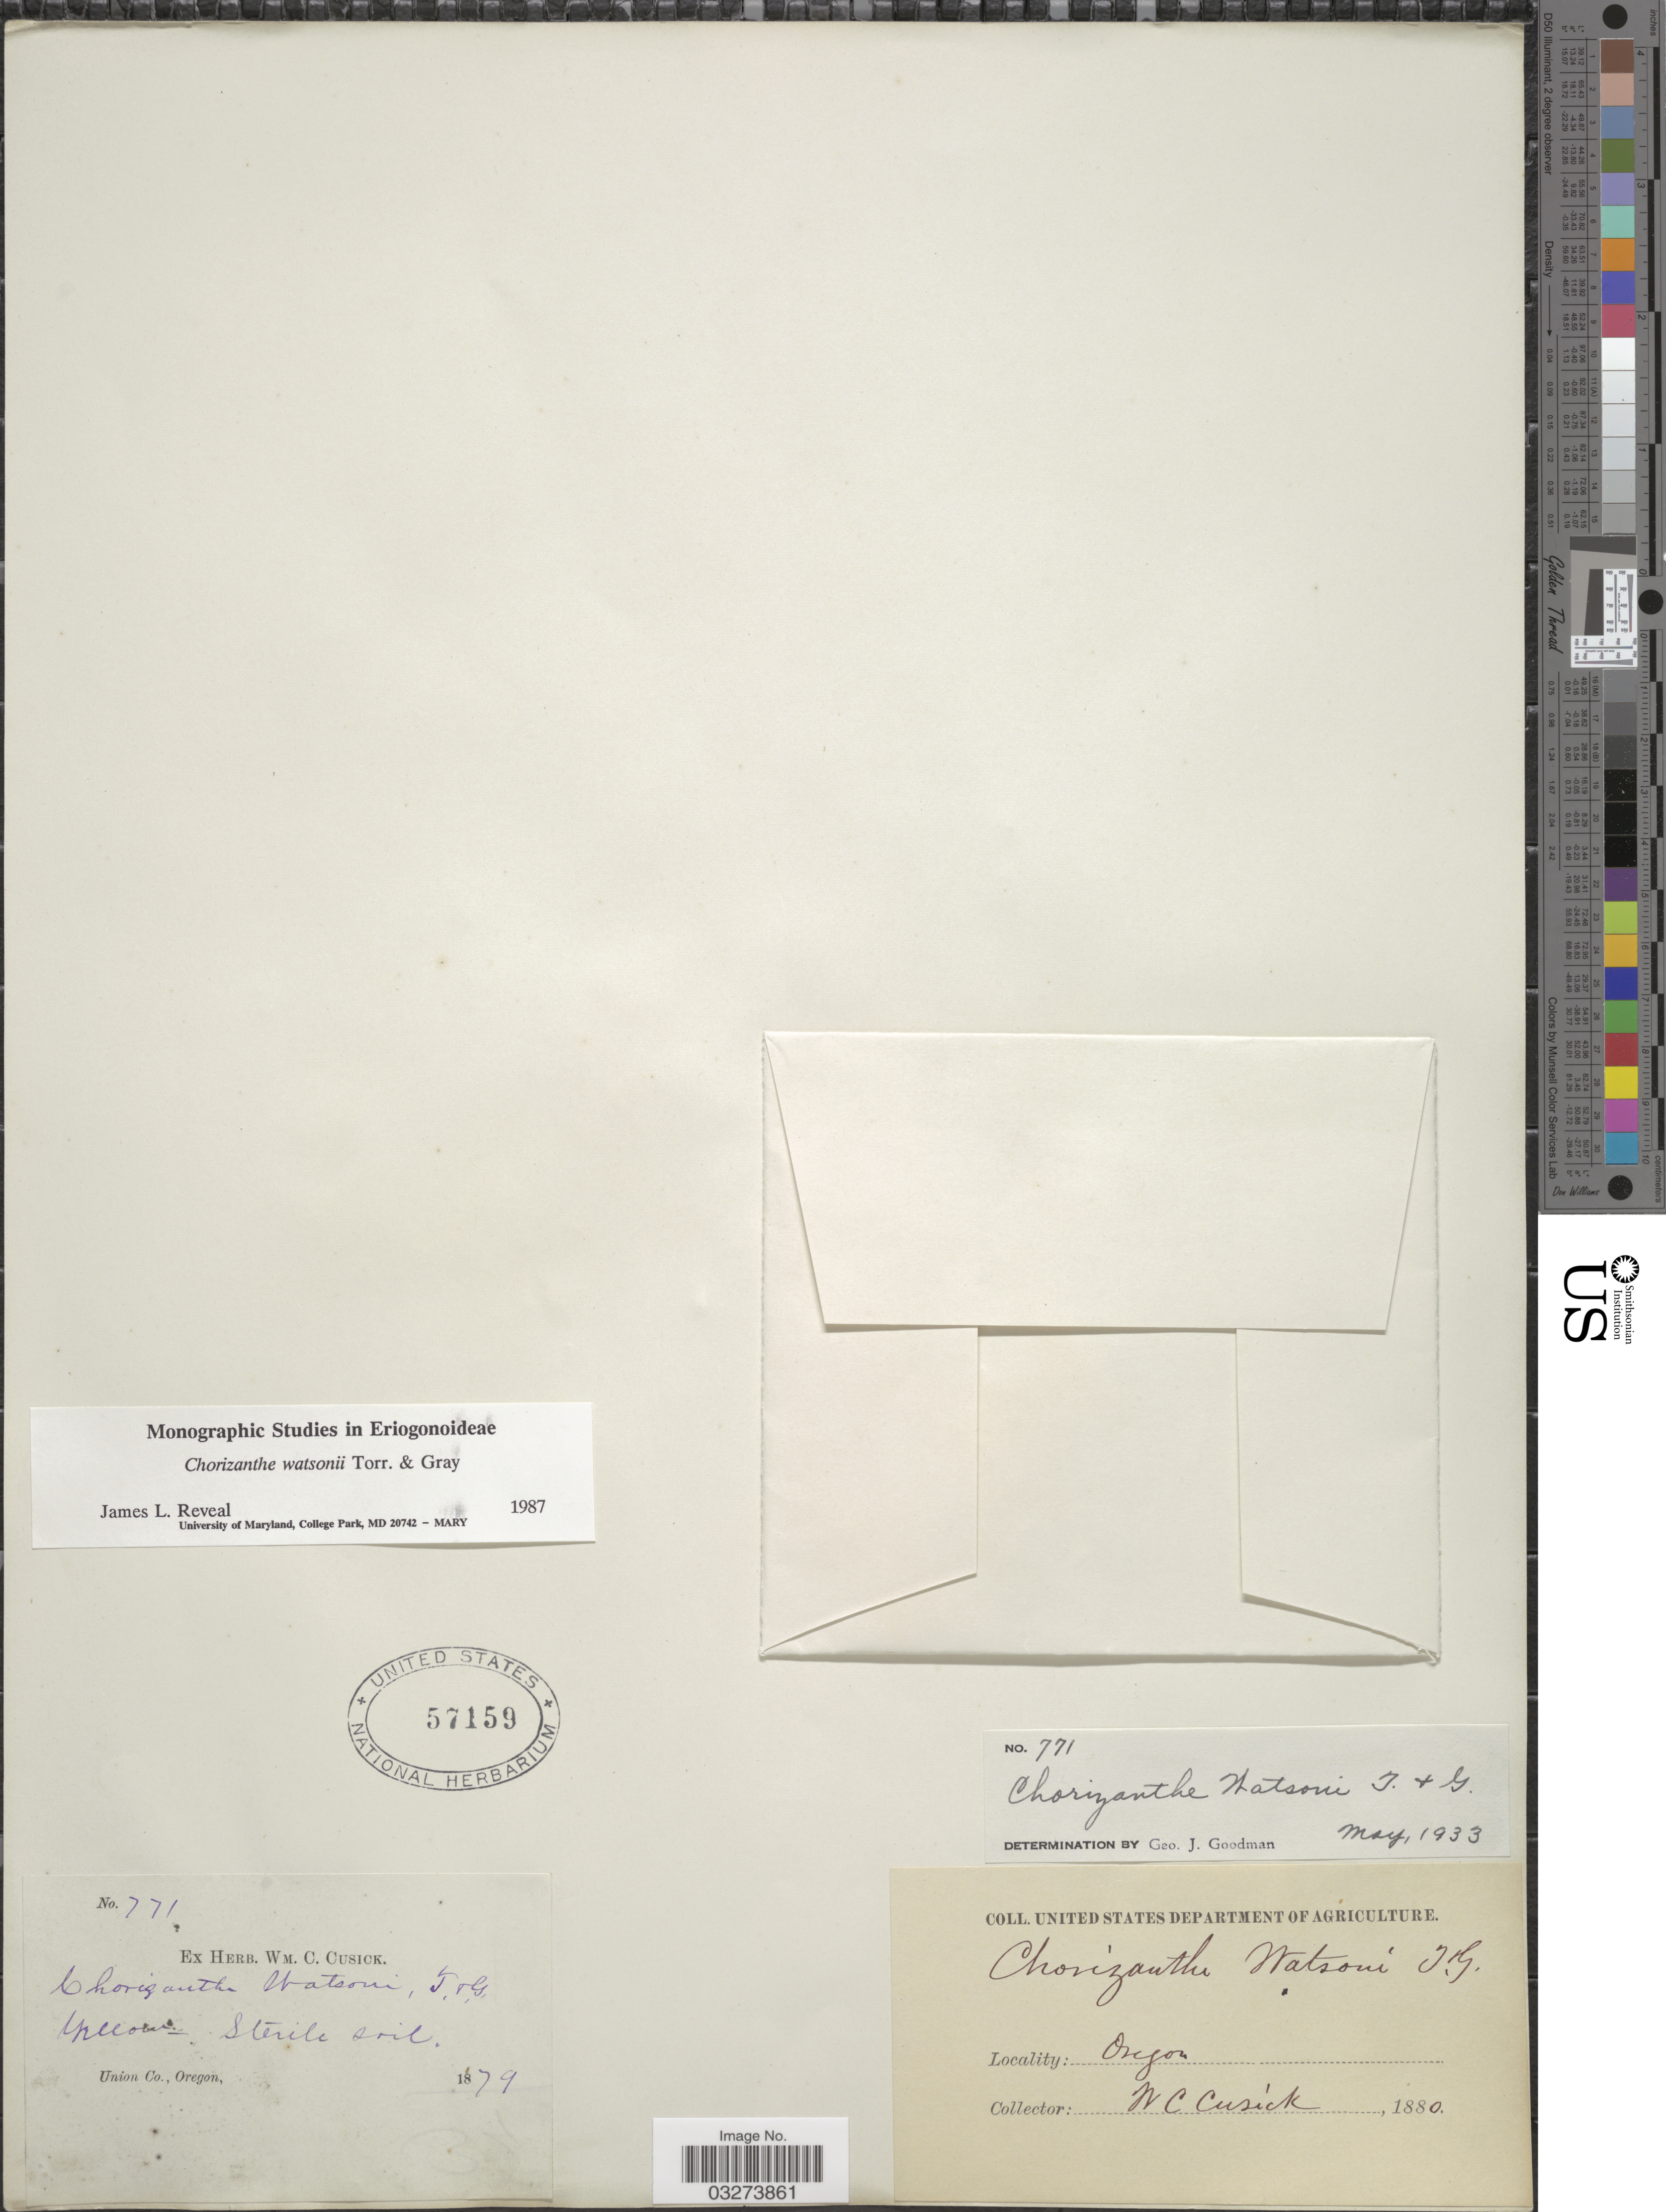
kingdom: Plantae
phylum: Tracheophyta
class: Magnoliopsida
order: Caryophyllales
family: Polygonaceae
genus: Chorizanthe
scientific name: Chorizanthe watsonii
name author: Torr. & A. Gray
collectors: W. C. Cusick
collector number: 771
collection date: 1879/1880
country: United States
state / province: Oregon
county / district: Union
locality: Union Co.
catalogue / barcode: US 57159